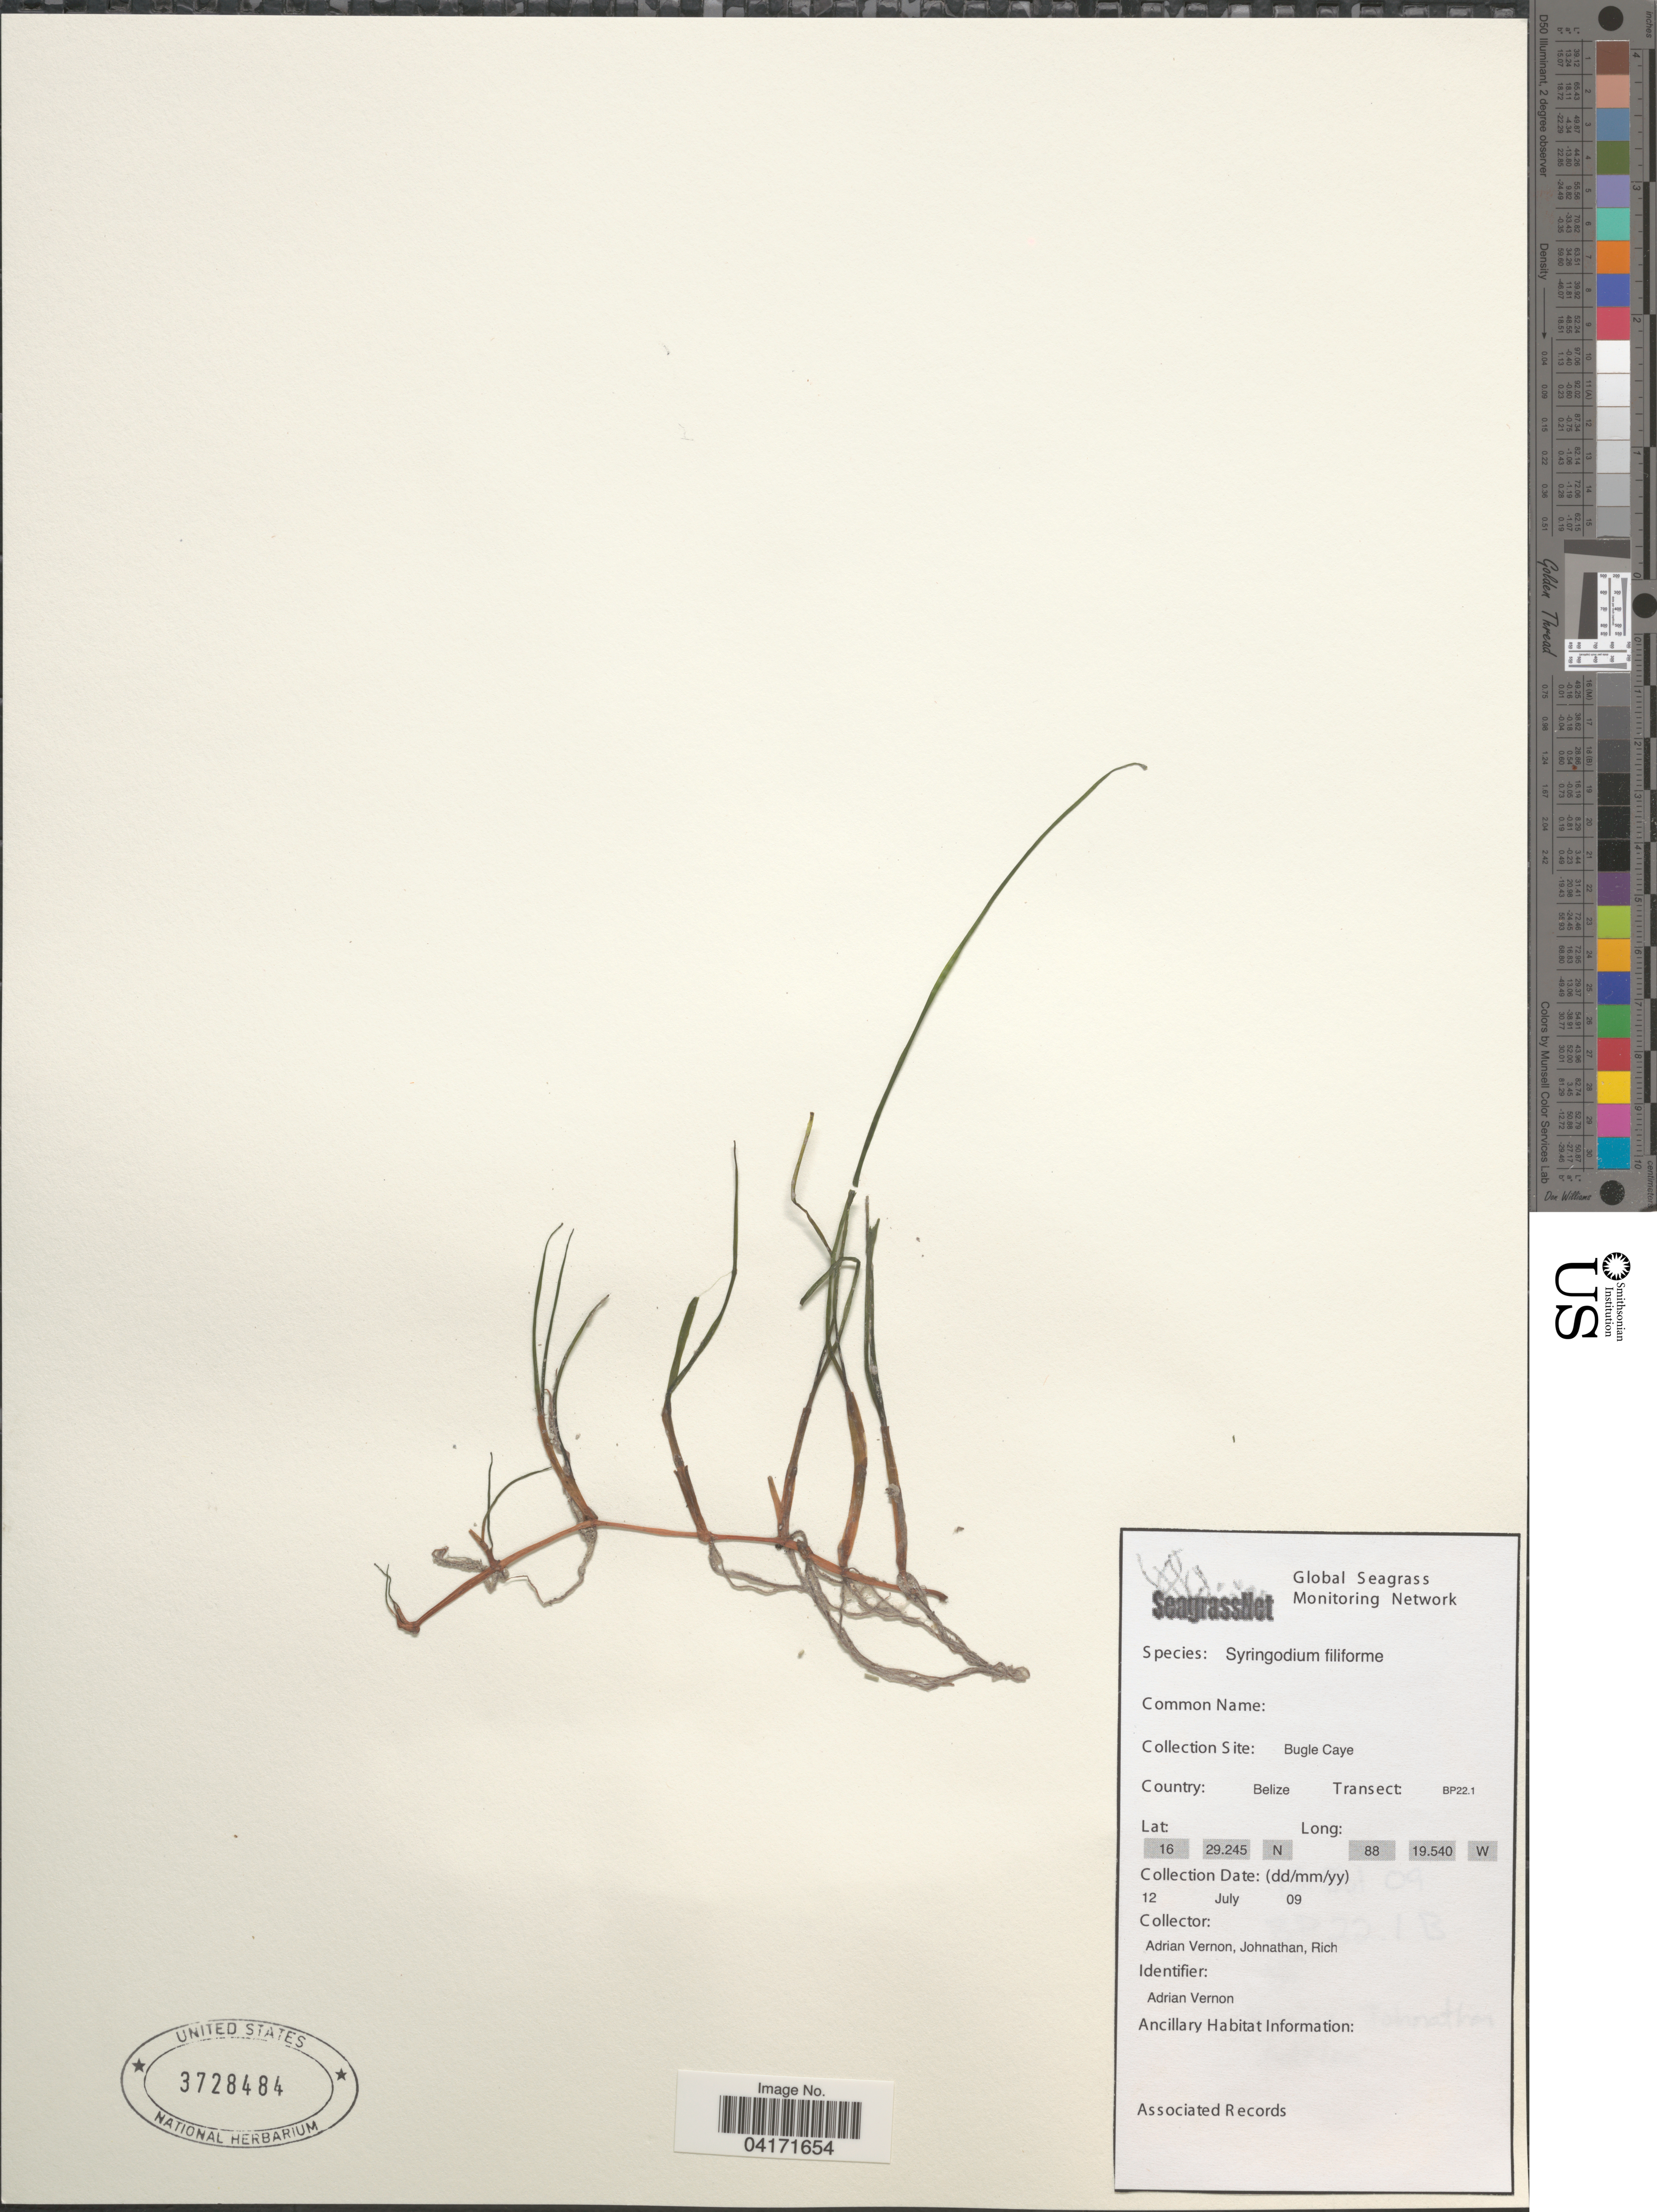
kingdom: Plantae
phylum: Tracheophyta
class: Liliopsida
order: Alismatales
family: Cymodoceaceae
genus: Syringodium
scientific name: Syringodium filiforme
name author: Kütz.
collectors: A. Vernon, Johnathan & Rich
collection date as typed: Transcribed d/m/y: 12/7/9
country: Belize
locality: Bugle Caye. Transect: BP22.1.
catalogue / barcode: US 3728484